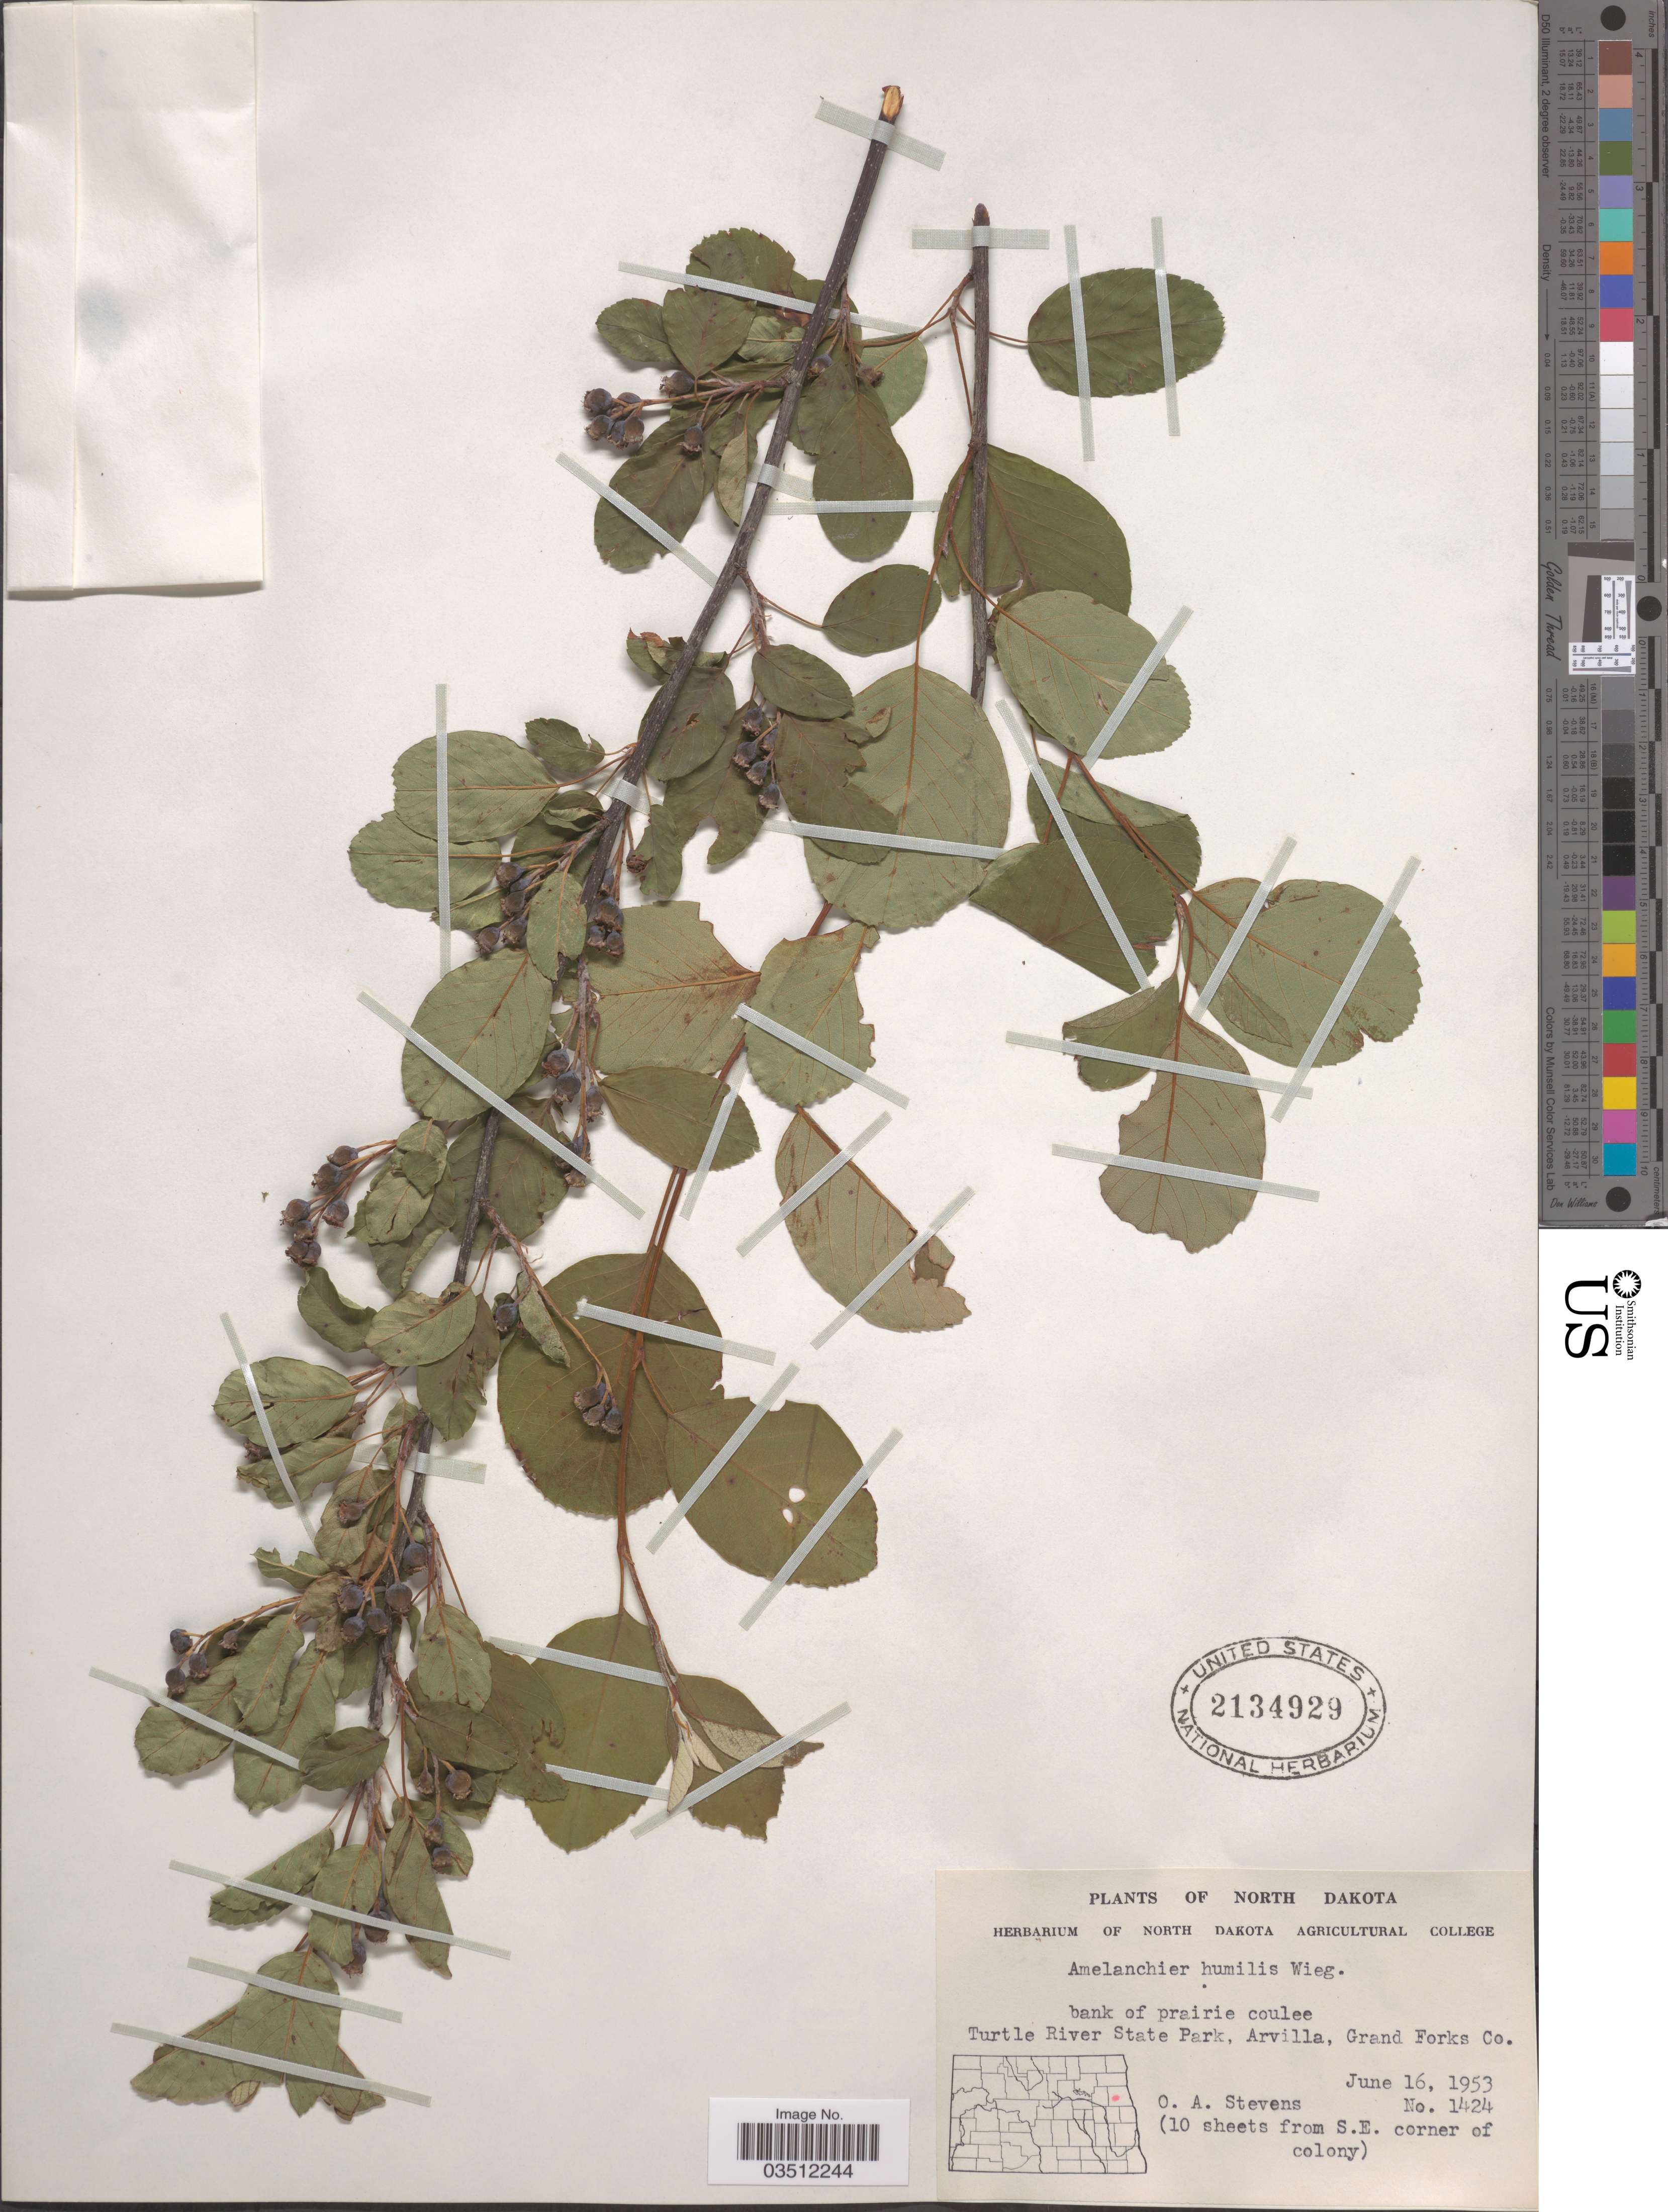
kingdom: Plantae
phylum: Tracheophyta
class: Magnoliopsida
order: Rosales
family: Rosaceae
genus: Amelanchier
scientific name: Amelanchier humilis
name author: Wiegand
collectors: O. A. Stevens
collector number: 1424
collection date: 1953-06-16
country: United States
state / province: North Dakota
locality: Turtle River State Park, Arvilla, Grand Forks Co.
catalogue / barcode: US 2134929